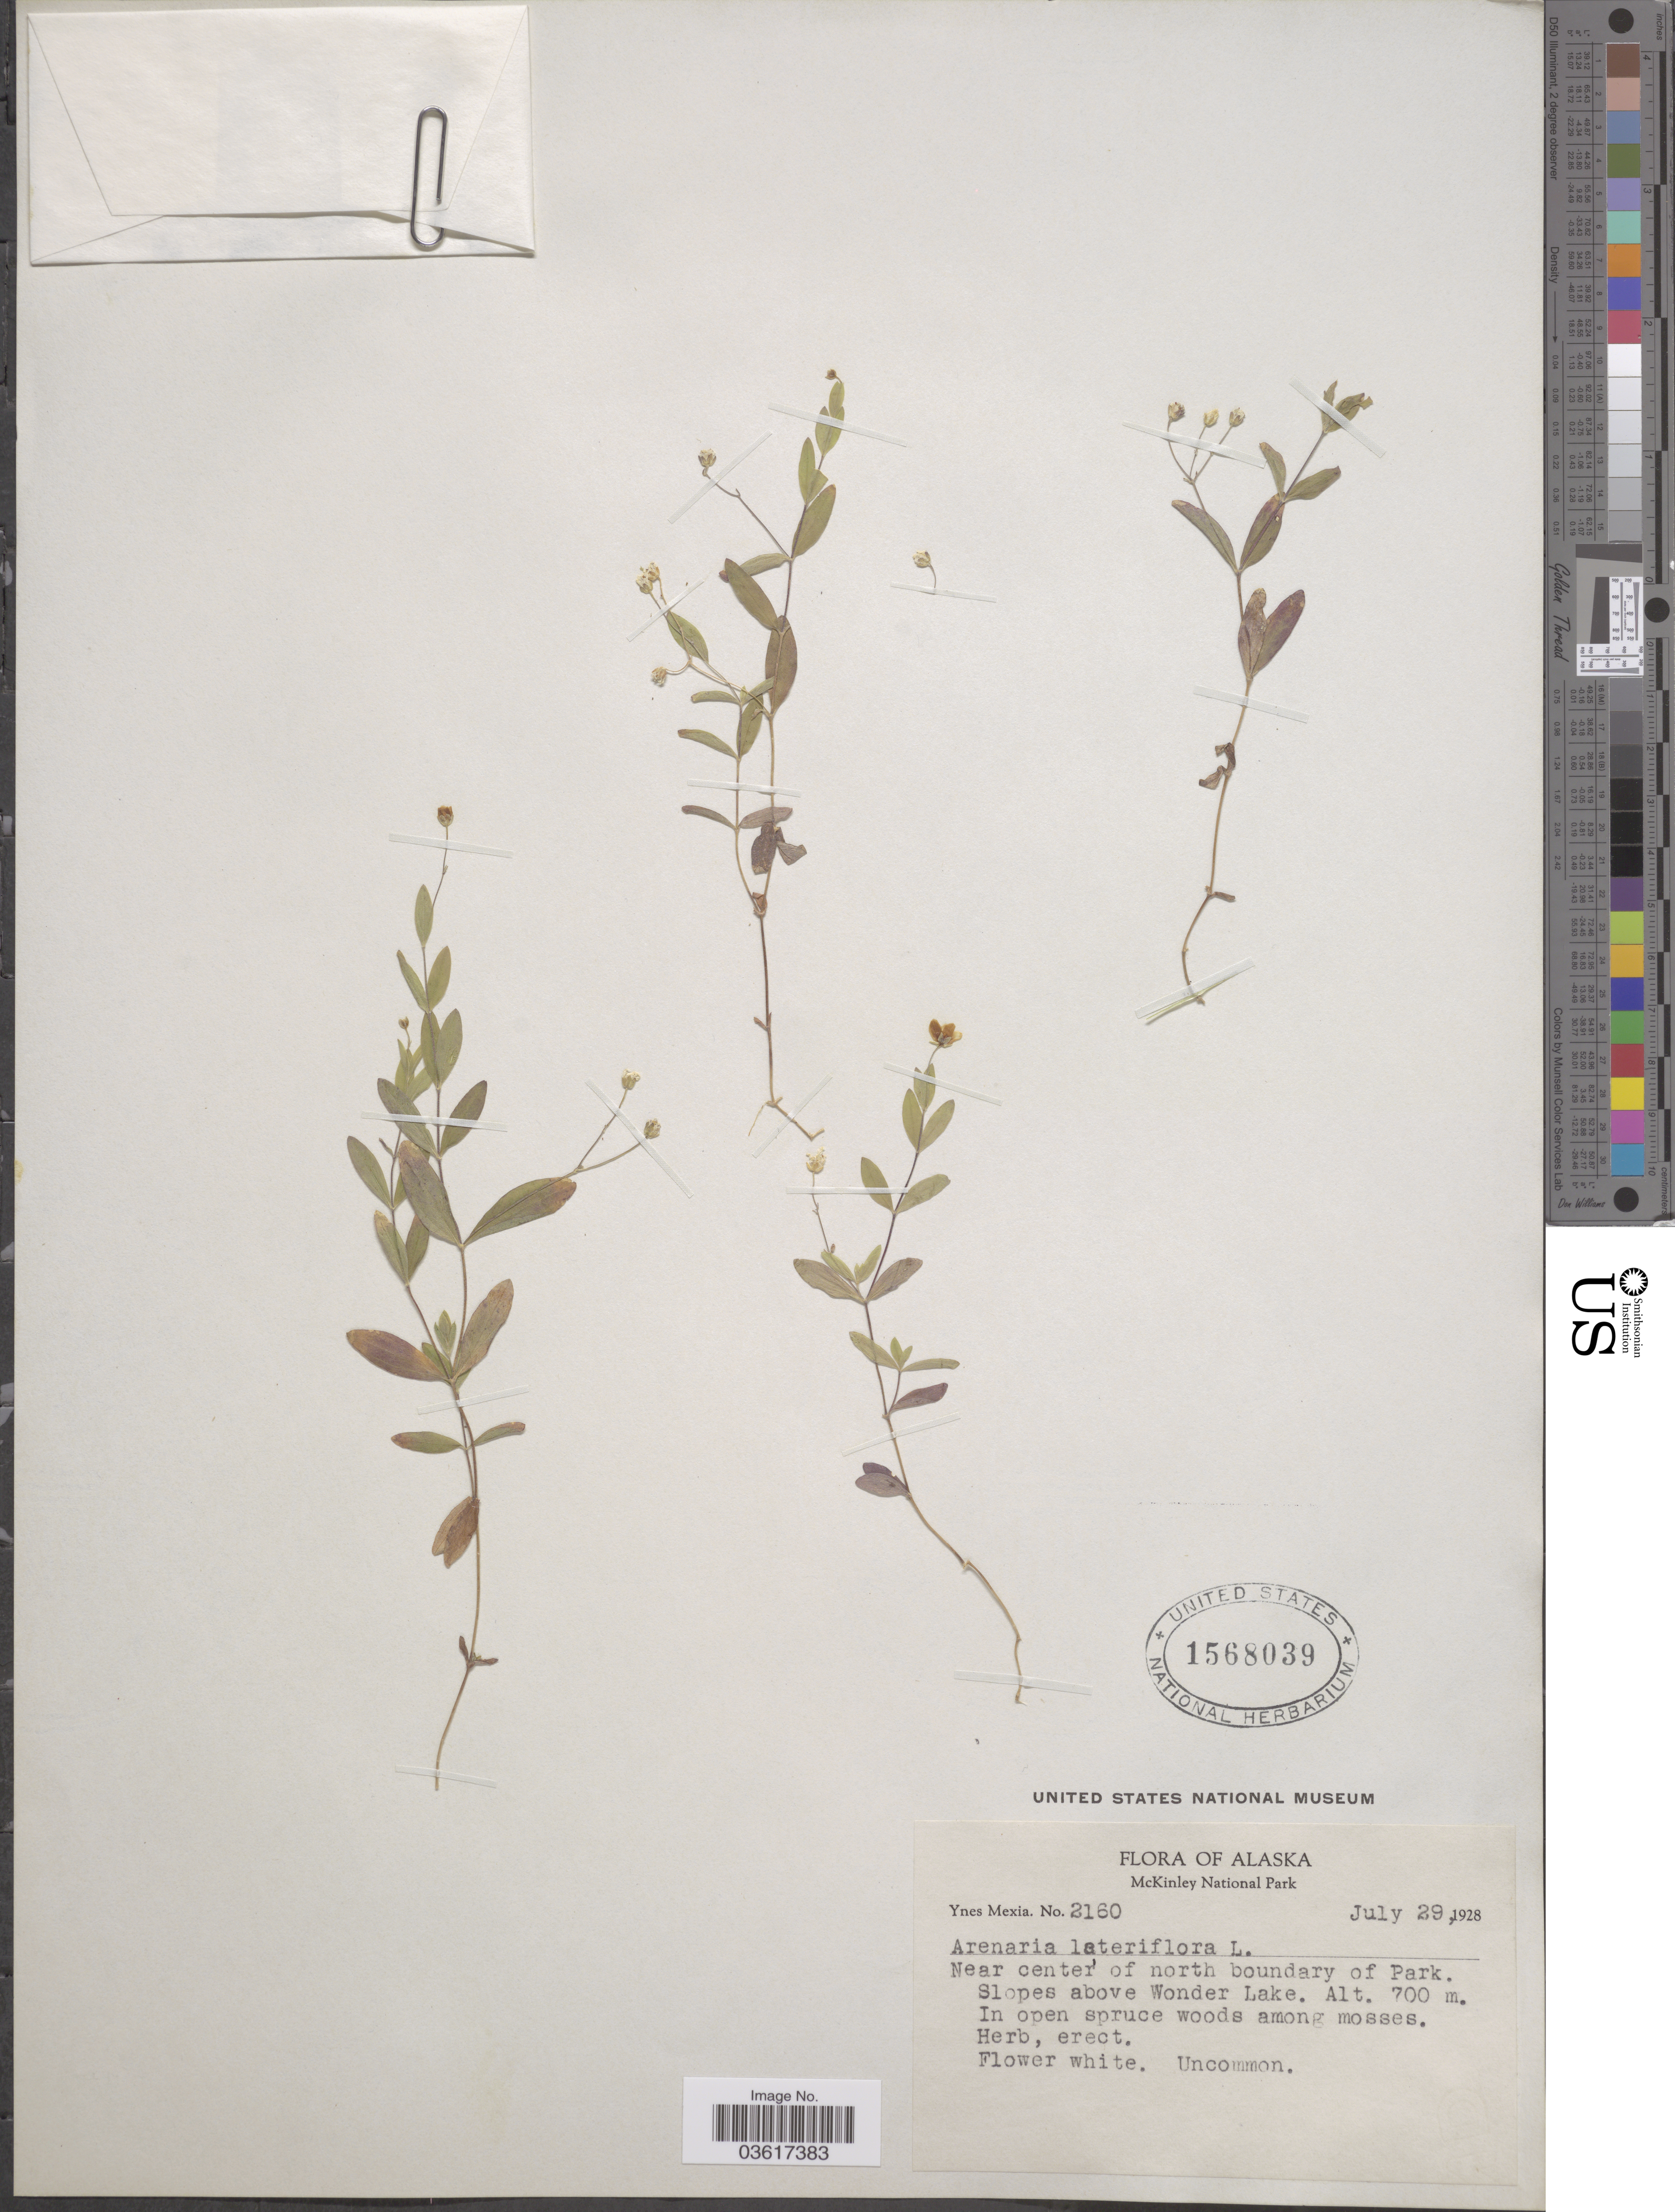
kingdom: Plantae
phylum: Tracheophyta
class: Magnoliopsida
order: Caryophyllales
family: Caryophyllaceae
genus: Moehringia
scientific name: Moehringia lateriflora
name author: (L.) Fenzl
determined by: Strong, Mark T., (BOT), Smithsonian Institution - National Museum of Natural History (UNITED STATES)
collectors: Y. Mexia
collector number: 2160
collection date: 1928-07-29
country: United States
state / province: Alaska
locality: McKinley National Park. Near center of north boundary of Park. Slopes above Wonder Lake.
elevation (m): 700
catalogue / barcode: US 1568039